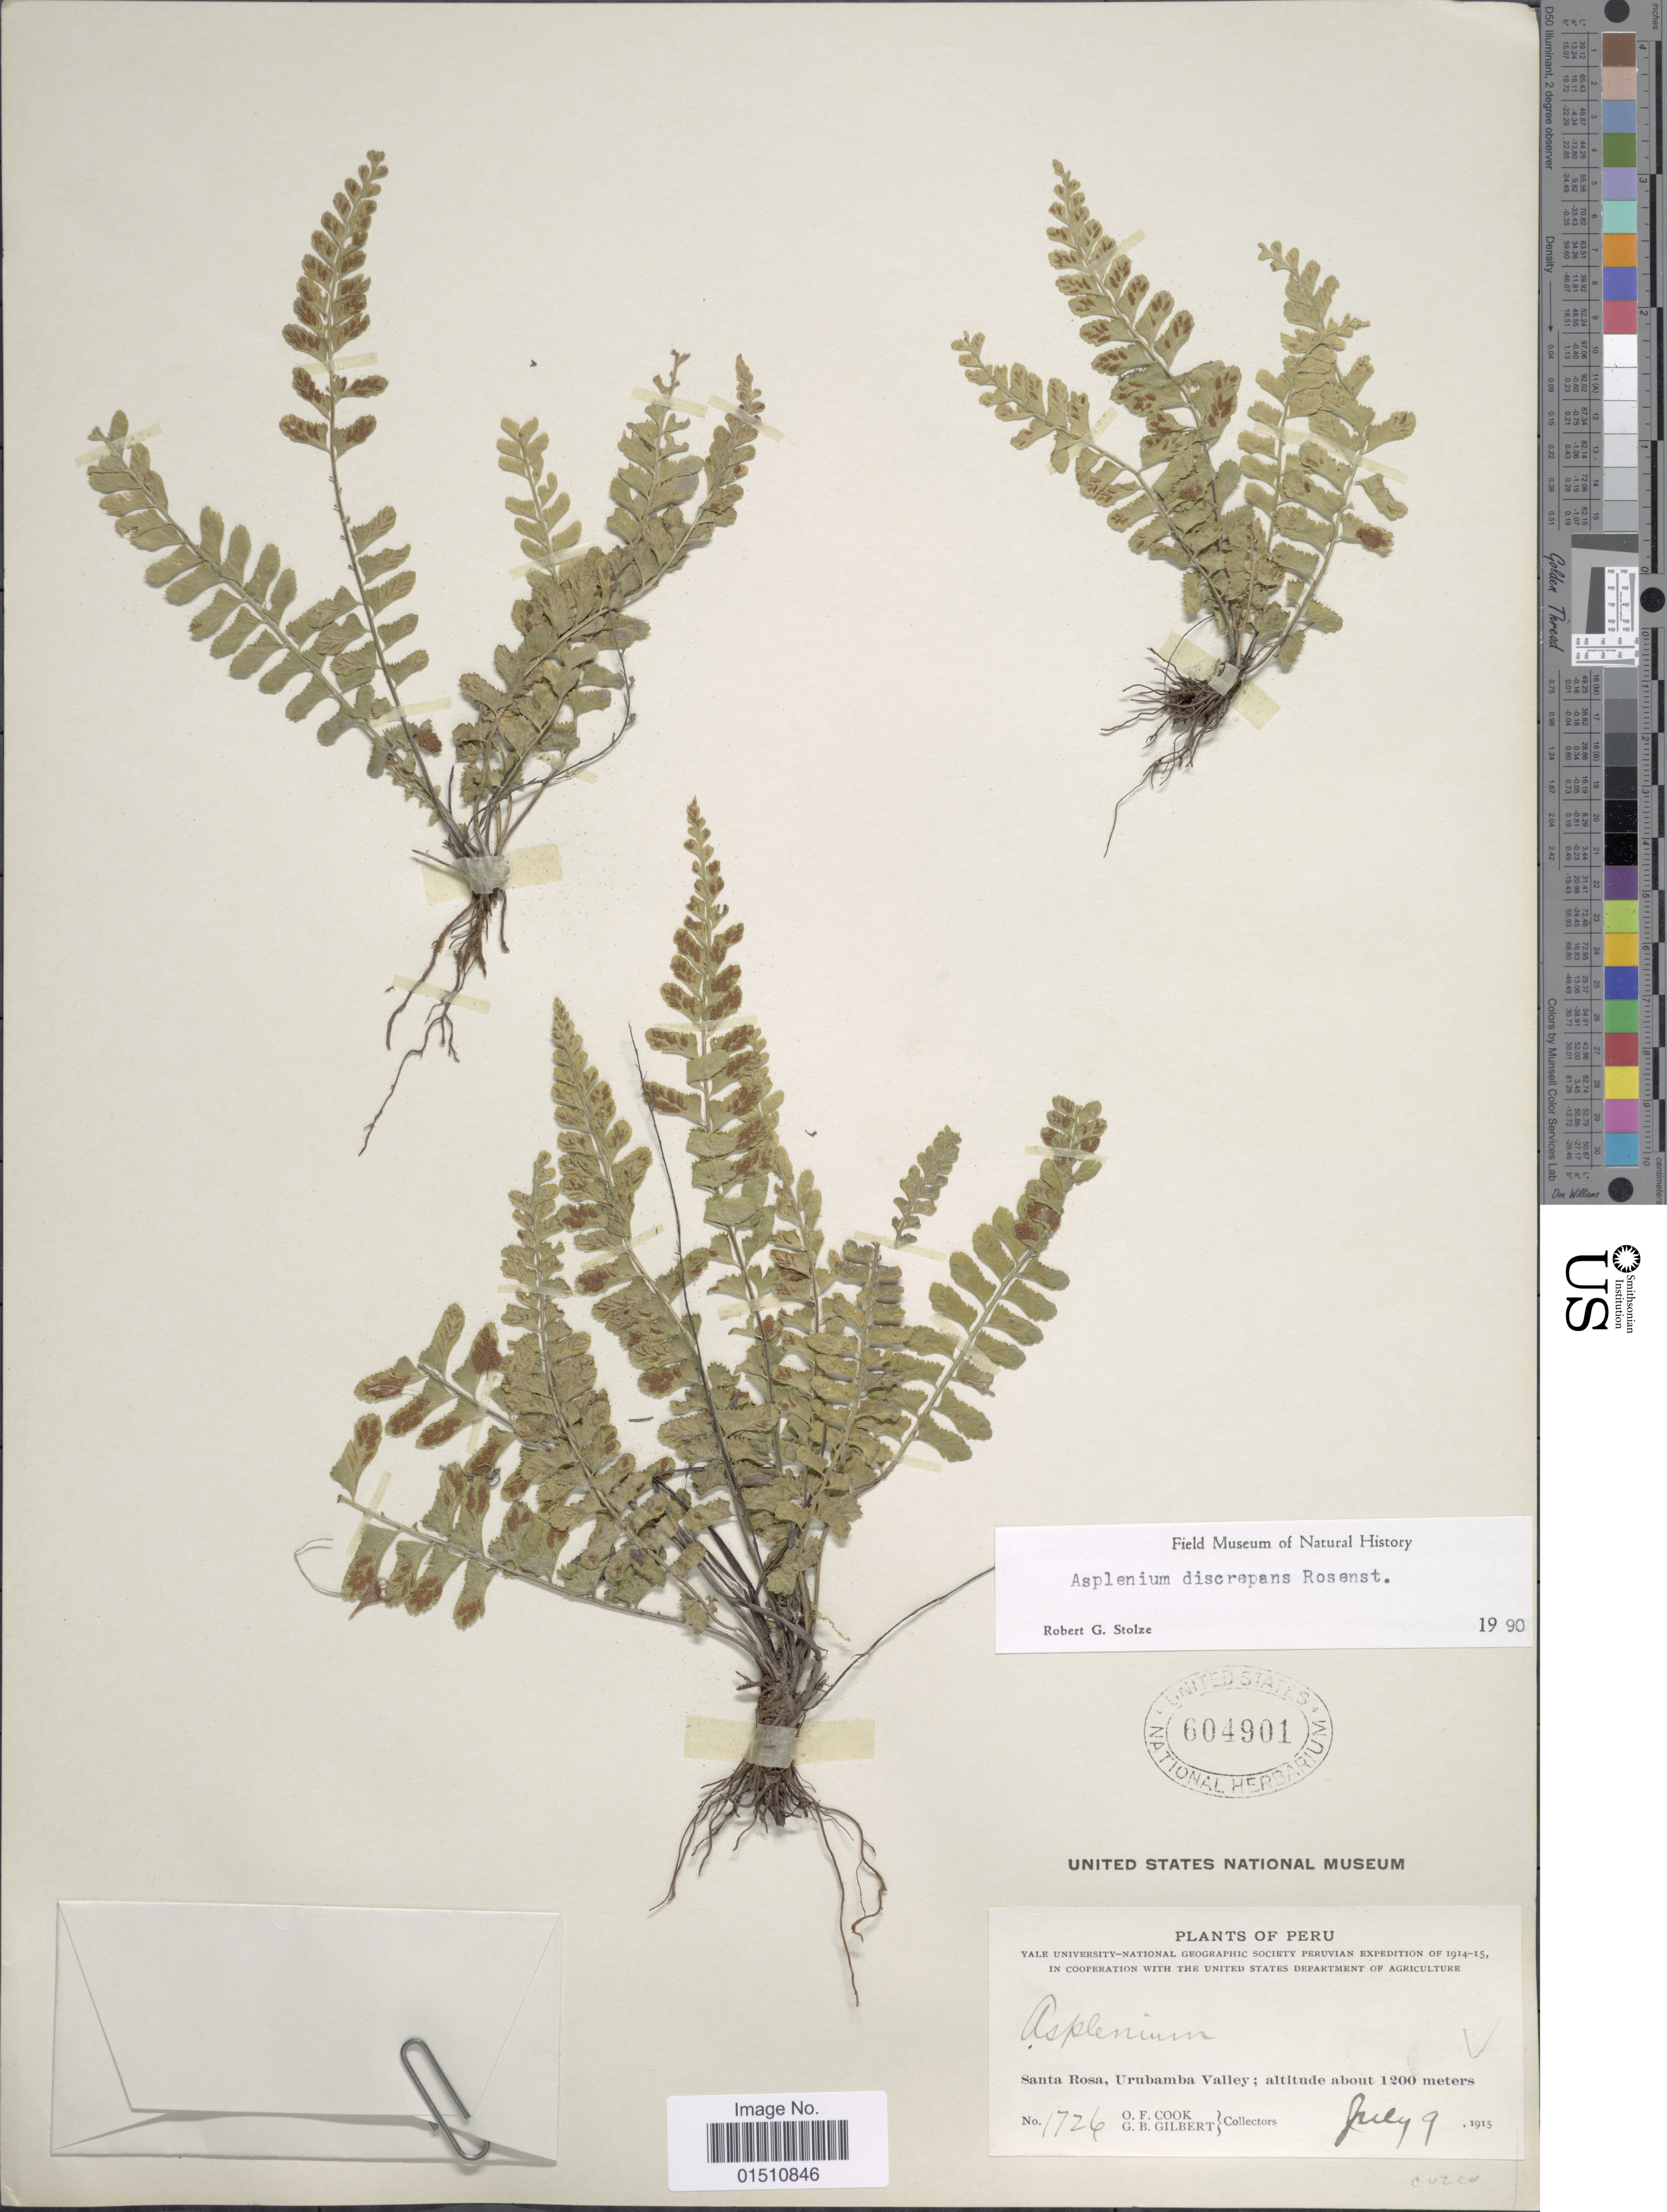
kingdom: Plantae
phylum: Tracheophyta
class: Polypodiopsida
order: Polypodiales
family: Aspleniaceae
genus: Asplenium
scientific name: Asplenium discrepans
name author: Rosenst.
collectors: O. F. Cook & G. B. Gilbert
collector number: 1726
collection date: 1915-07-09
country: Peru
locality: Peru, Santa Rosa, Urubamba Valley.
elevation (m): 1200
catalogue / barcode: US 604901